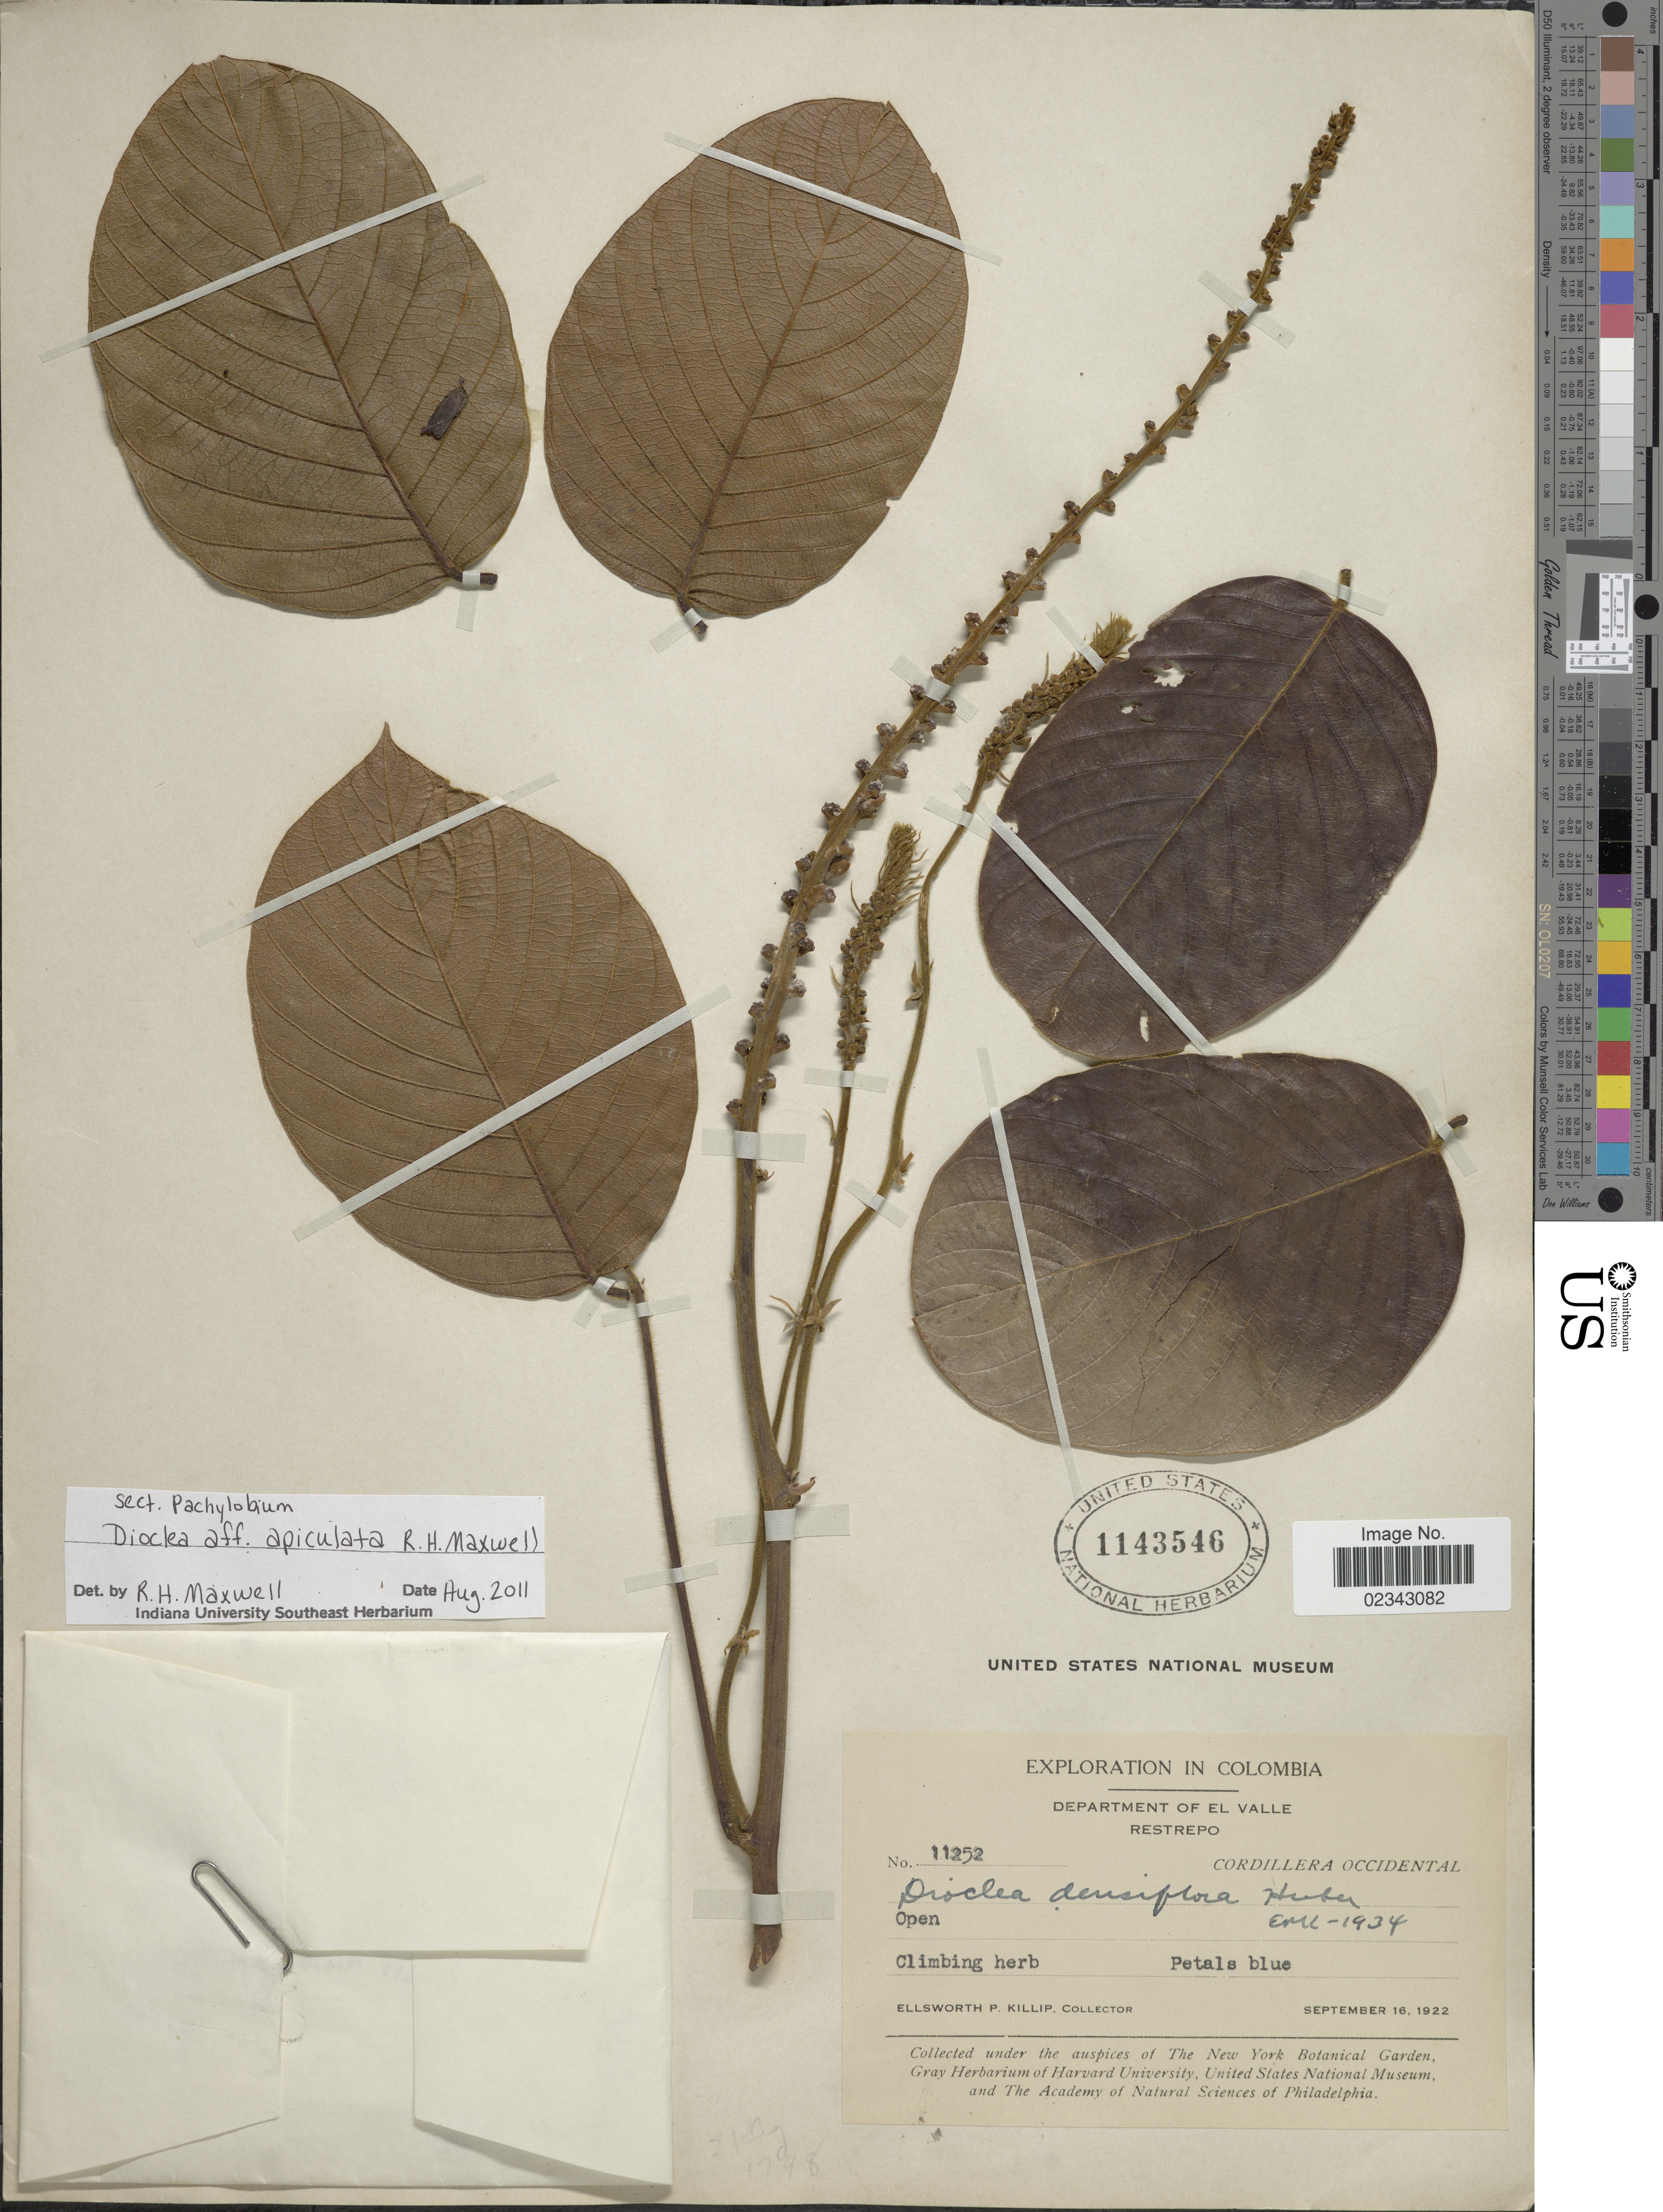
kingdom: Plantae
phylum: Tracheophyta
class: Magnoliopsida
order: Fabales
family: Fabaceae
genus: Macropsychanthus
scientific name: Macropsychanthus apiculatus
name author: (R.H. Maxwell) L.P. Queiroz & Snak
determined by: Strong, Mark T., (BOT), Smithsonian Institution - National Museum of Natural History (UNITED STATES)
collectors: E. P. Killip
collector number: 11252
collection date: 1922-09-16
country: Colombia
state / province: Valle del Cauca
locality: Department of El Valle, Restrepo, Cordillera Occidental, Open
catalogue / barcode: US 1143546